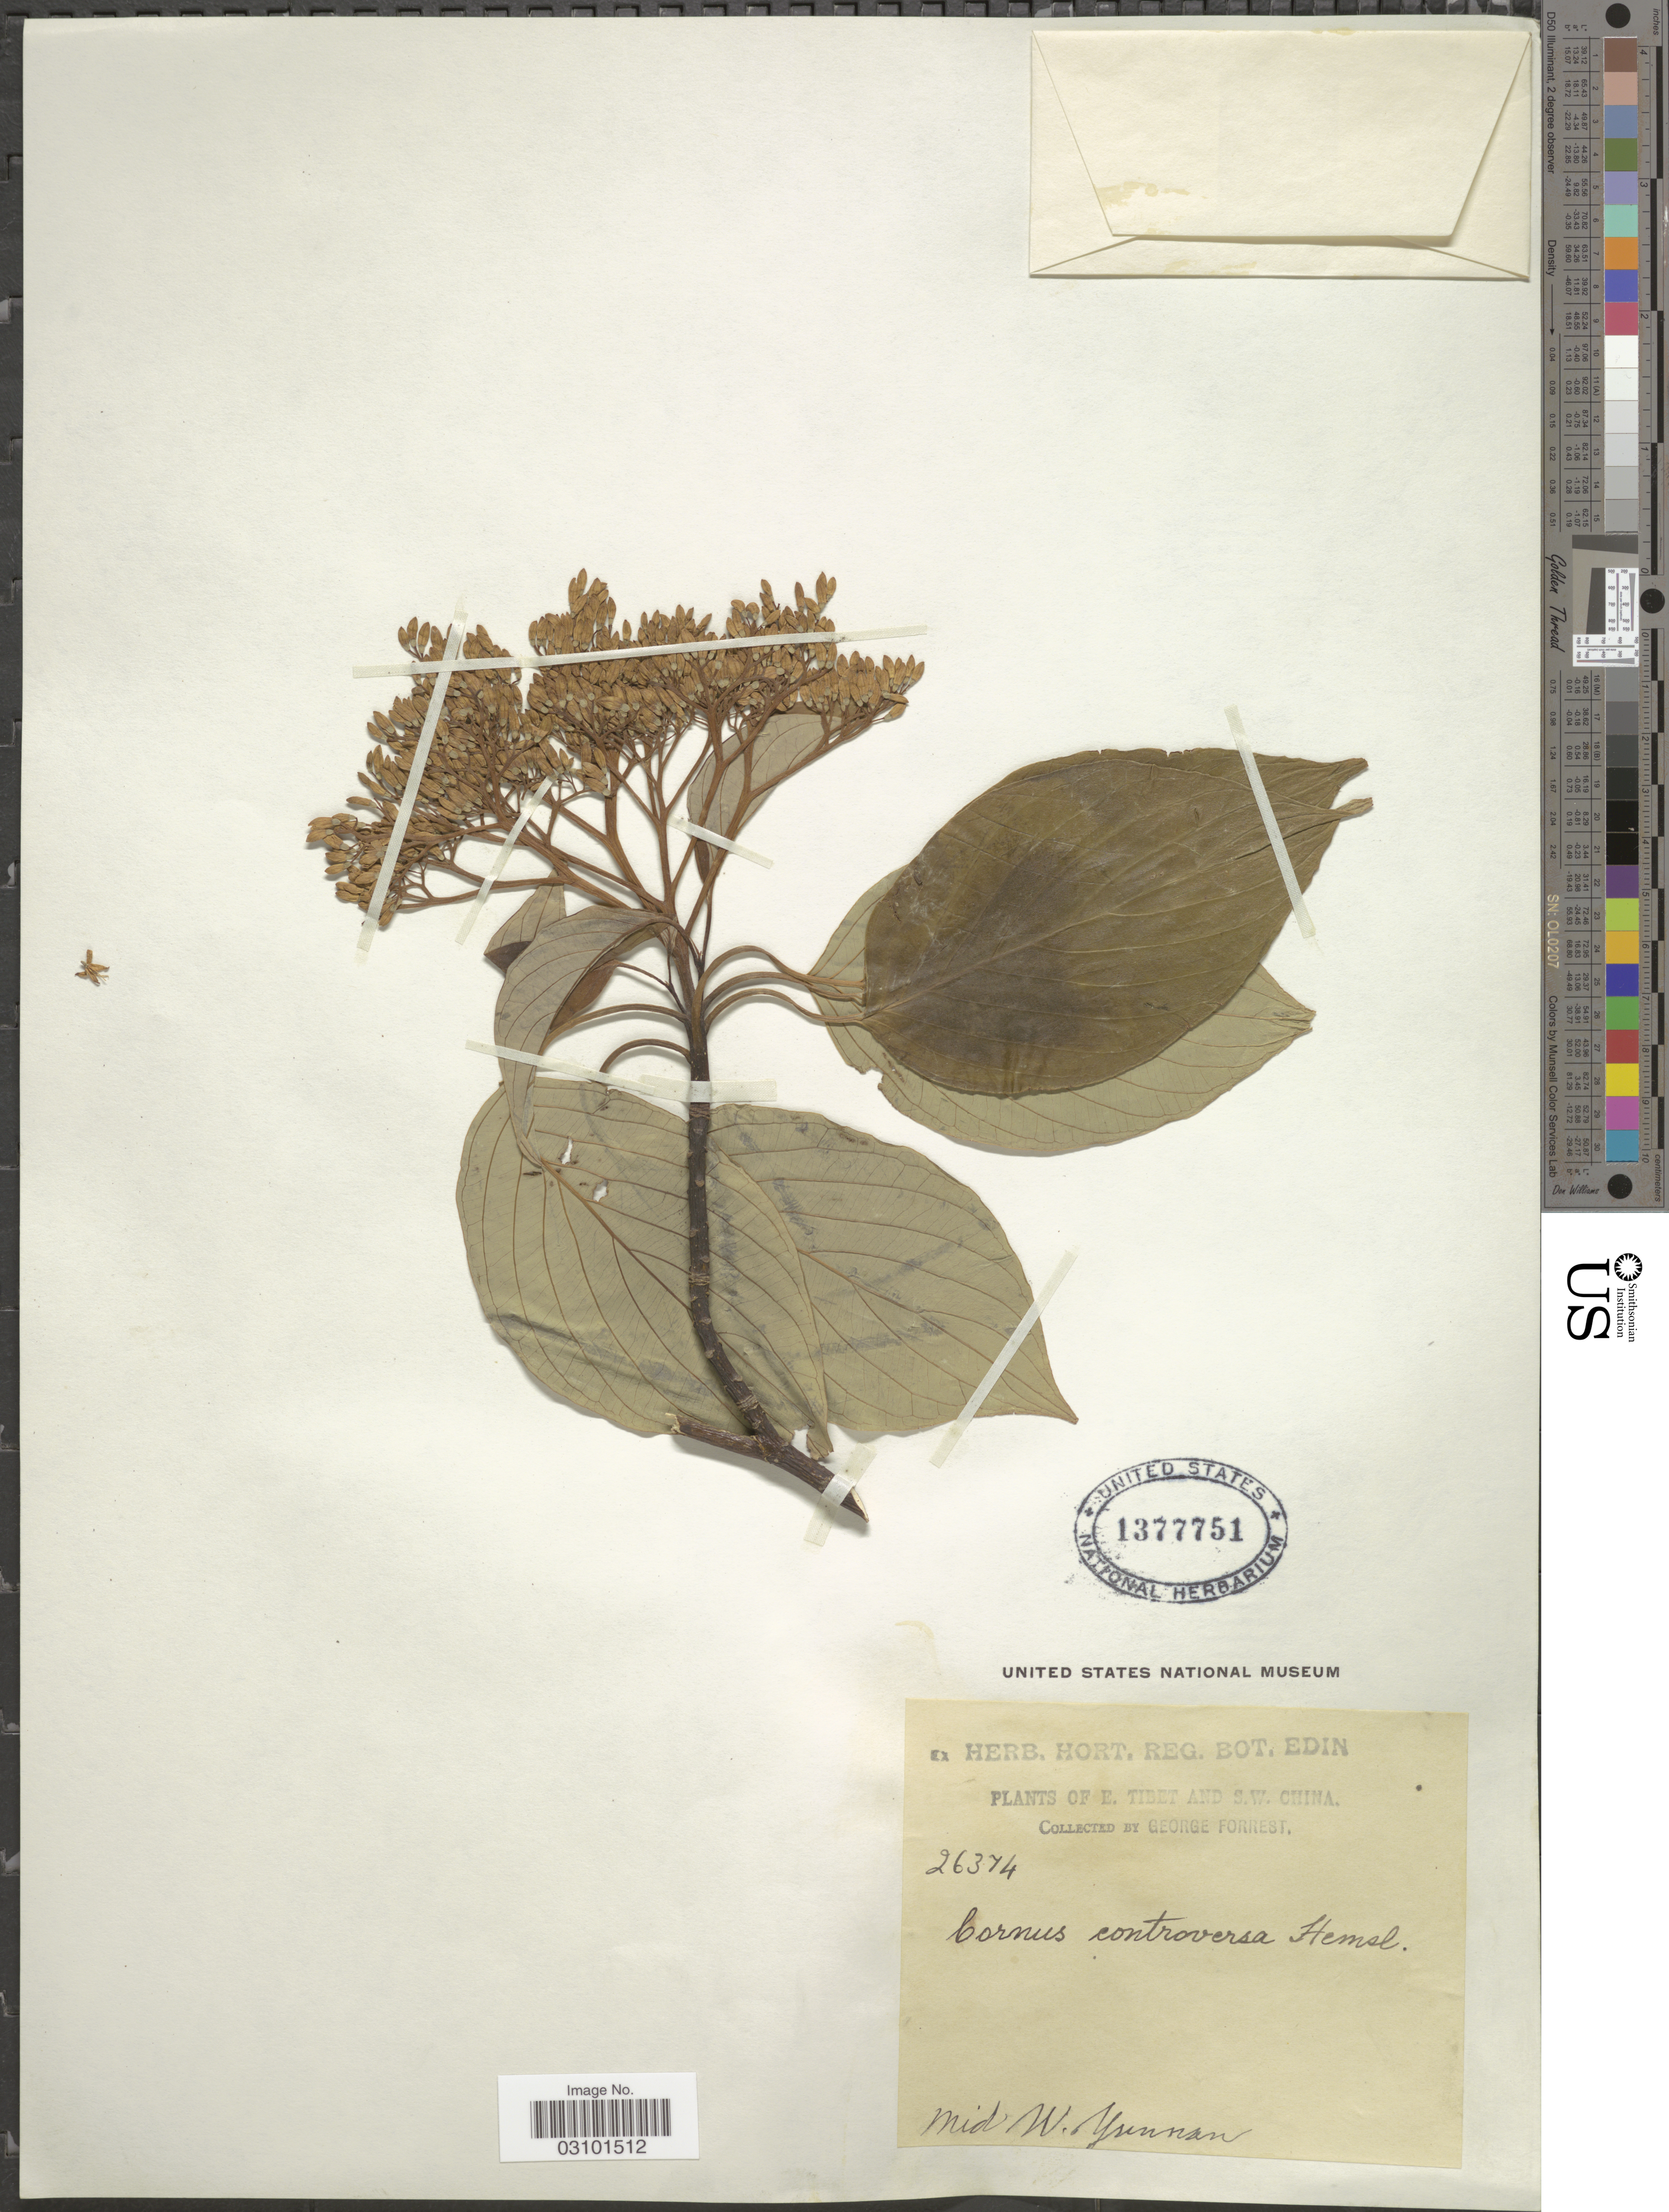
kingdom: Plantae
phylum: Tracheophyta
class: Magnoliopsida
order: Cornales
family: Cornaceae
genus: Cornus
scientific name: Cornus controversa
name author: Hemsl.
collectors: G. Forrest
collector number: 26374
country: China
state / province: Yunnan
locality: E. Tibet and S. W. China. Mid W. Yunnan.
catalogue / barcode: US 1377751